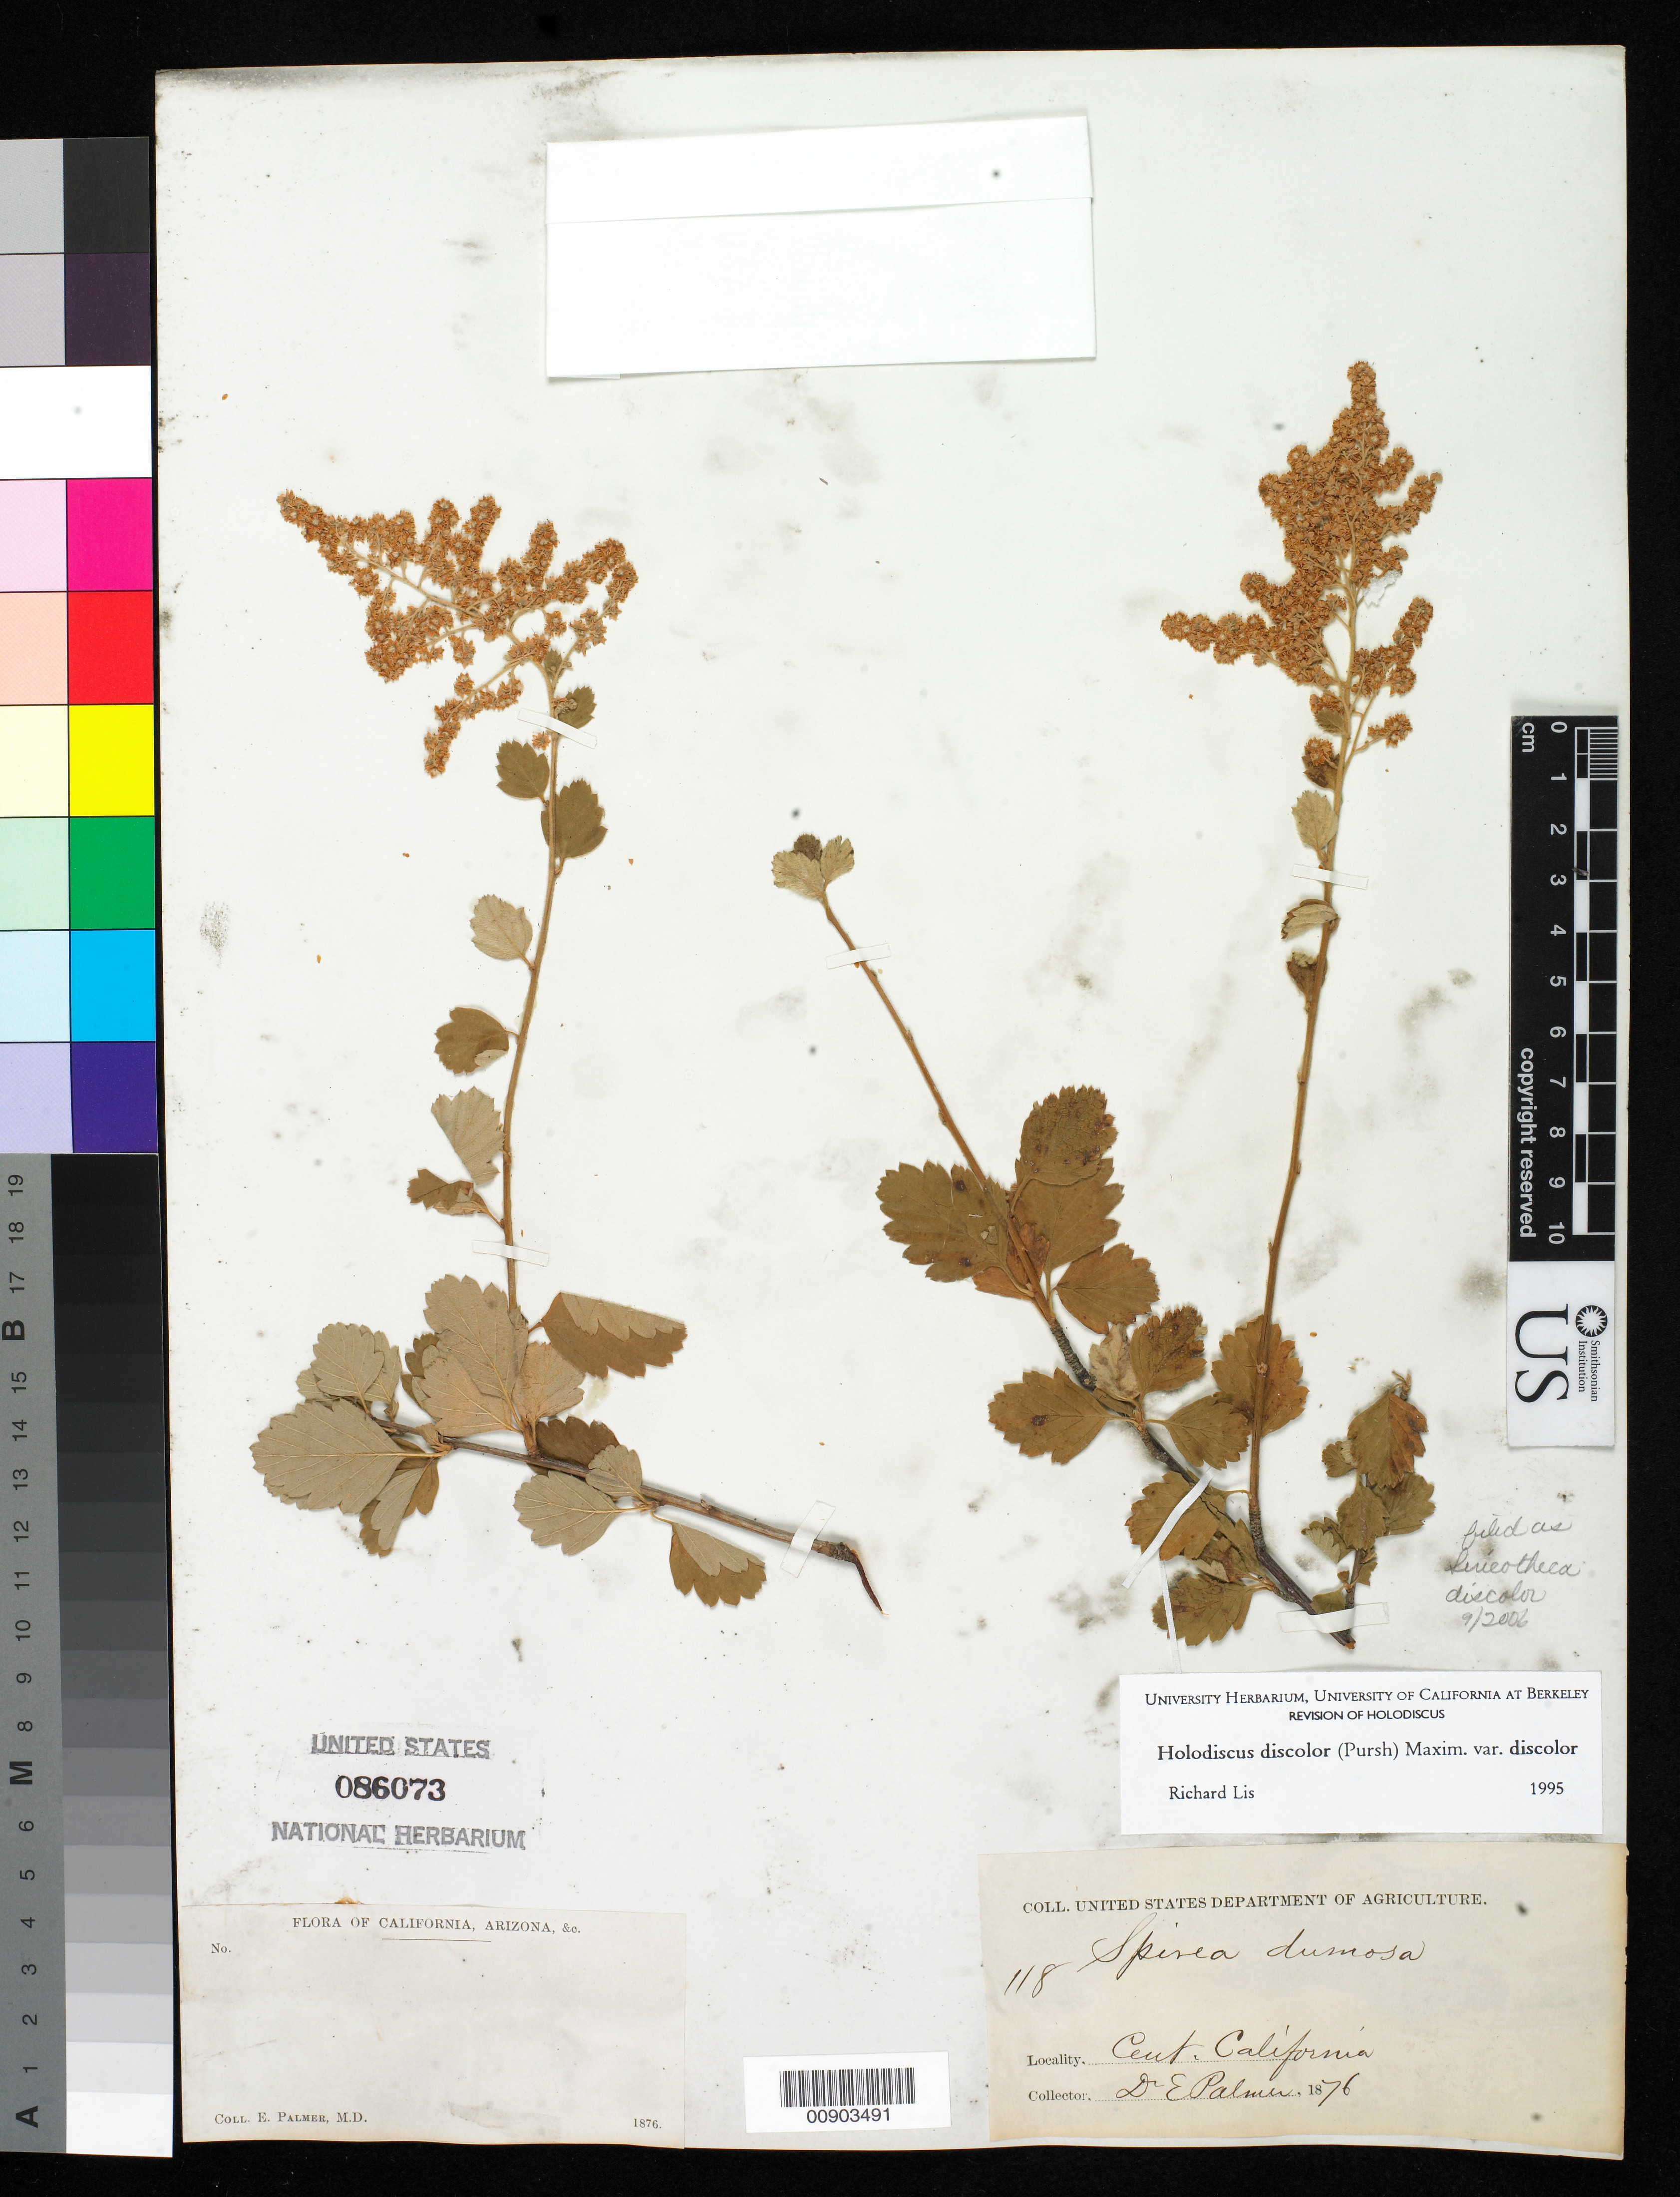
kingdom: Plantae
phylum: Tracheophyta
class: Magnoliopsida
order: Rosales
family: Rosaceae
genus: Holodiscus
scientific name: Holodiscus discolor var. discolor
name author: (Pursh) Maxim.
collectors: E. Palmer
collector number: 118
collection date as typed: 1876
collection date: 1876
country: United States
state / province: California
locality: Central California.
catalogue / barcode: US 86073